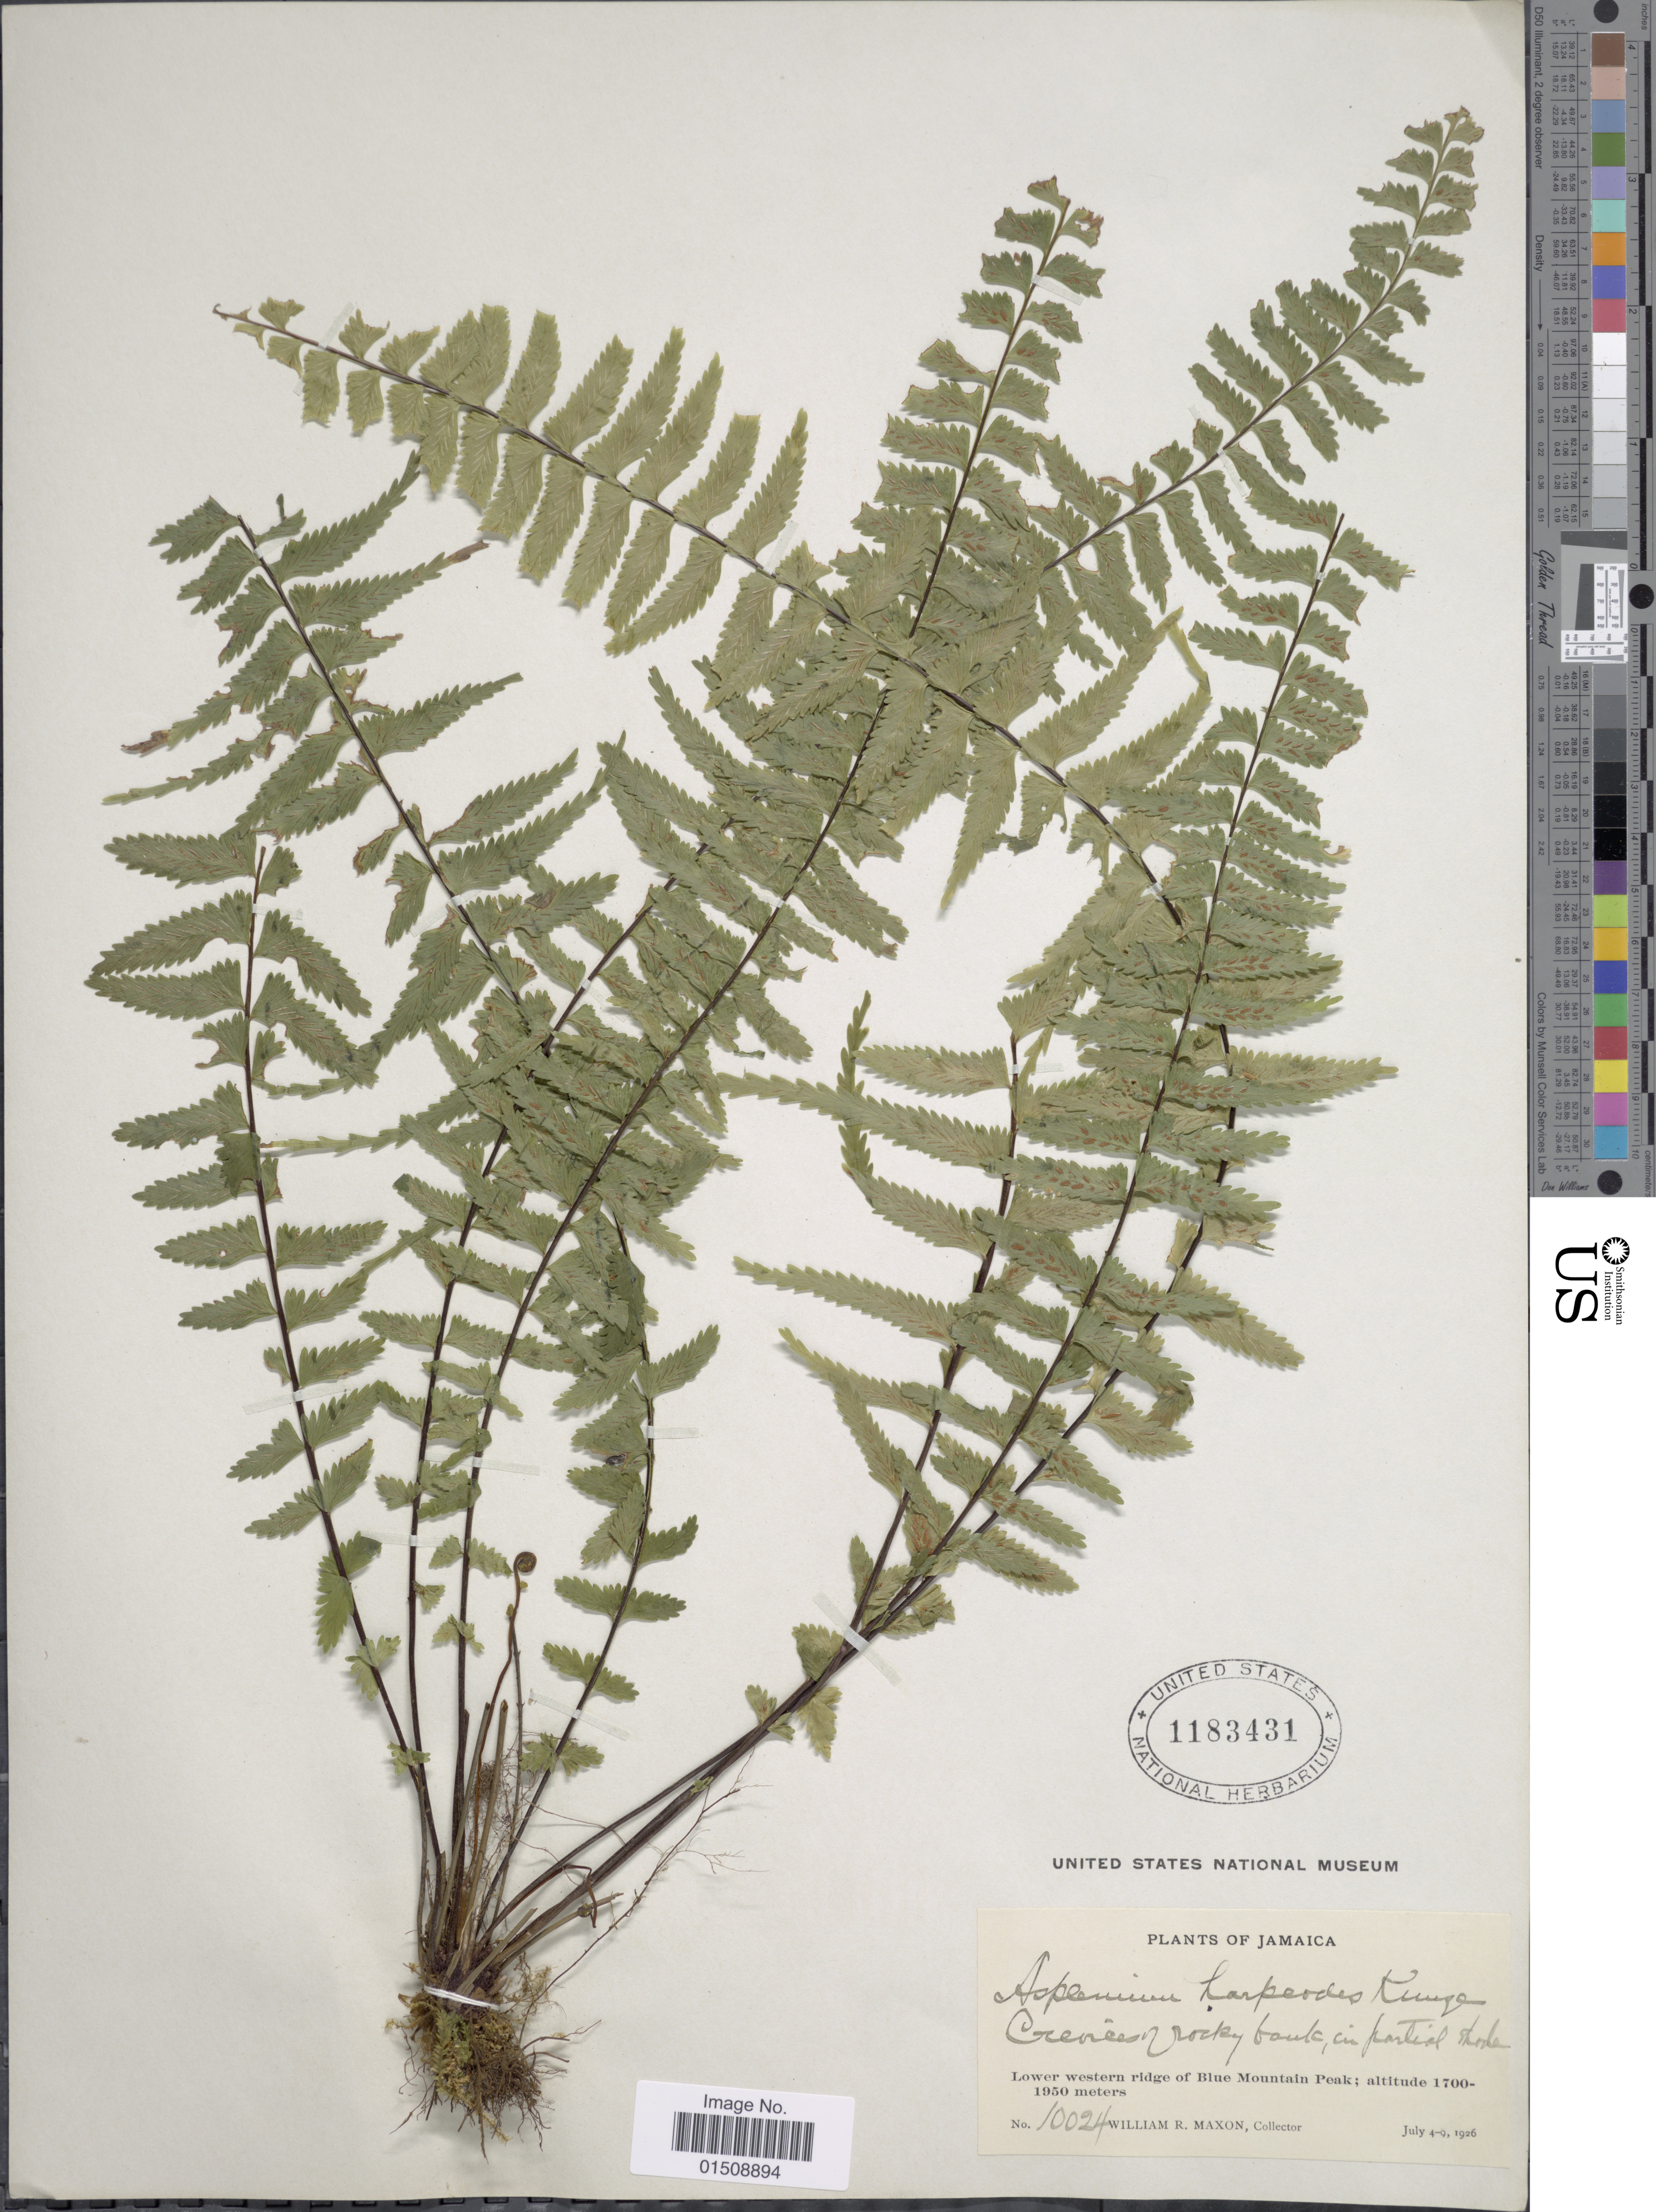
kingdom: Plantae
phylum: Tracheophyta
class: Polypodiopsida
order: Polypodiales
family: Aspleniaceae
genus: Asplenium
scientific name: Asplenium harpeodes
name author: Kunze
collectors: W. R. Maxon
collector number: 10024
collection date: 1926-07-04/1926-07-09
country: Jamaica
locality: Lower western ridge of Blue Mountain Peak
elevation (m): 1700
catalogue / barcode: US 1183431